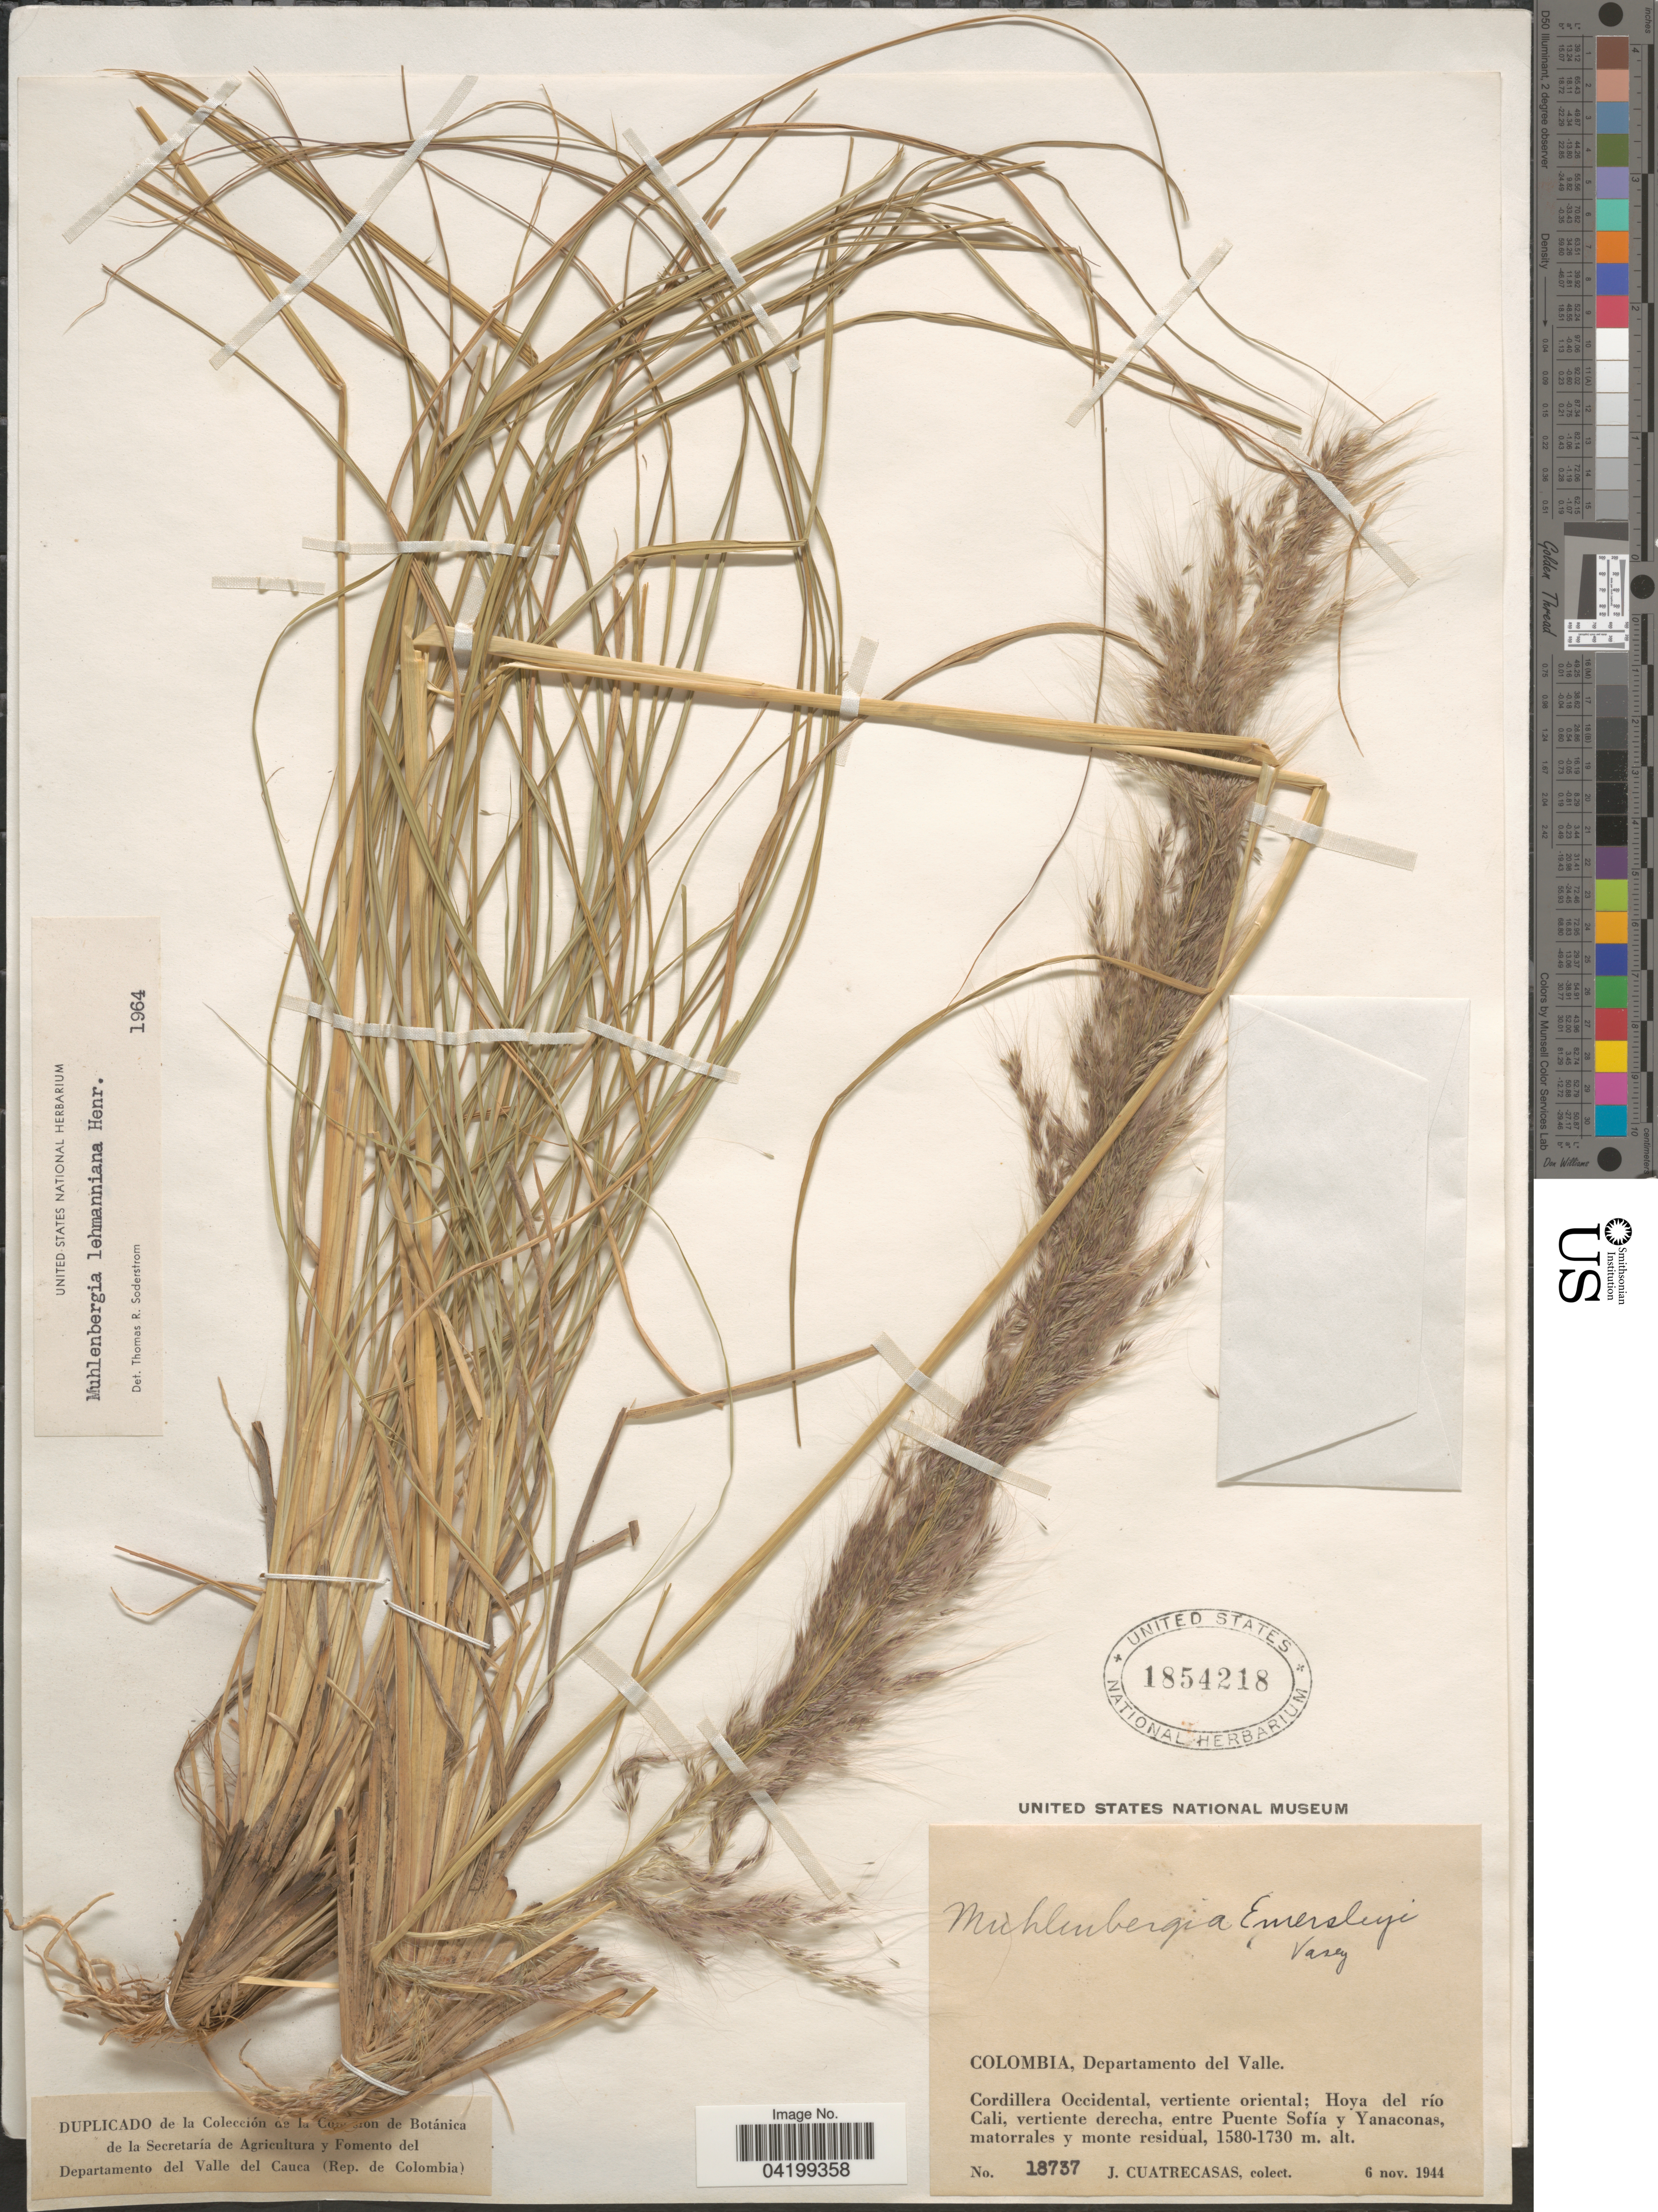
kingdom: Plantae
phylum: Tracheophyta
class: Liliopsida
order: Poales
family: Poaceae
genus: Muhlenbergia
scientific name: Muhlenbergia lehmanniana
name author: Henr.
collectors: J. Cuatrecasas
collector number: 18737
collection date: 1944-11-06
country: Colombia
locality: Departamento del Valle. Cordillera Occidental, vertiente oriental; Hoya del río Cali, vertiente derecha, entre Puente Sofía y Yanaconas.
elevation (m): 1580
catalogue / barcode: US 1854218